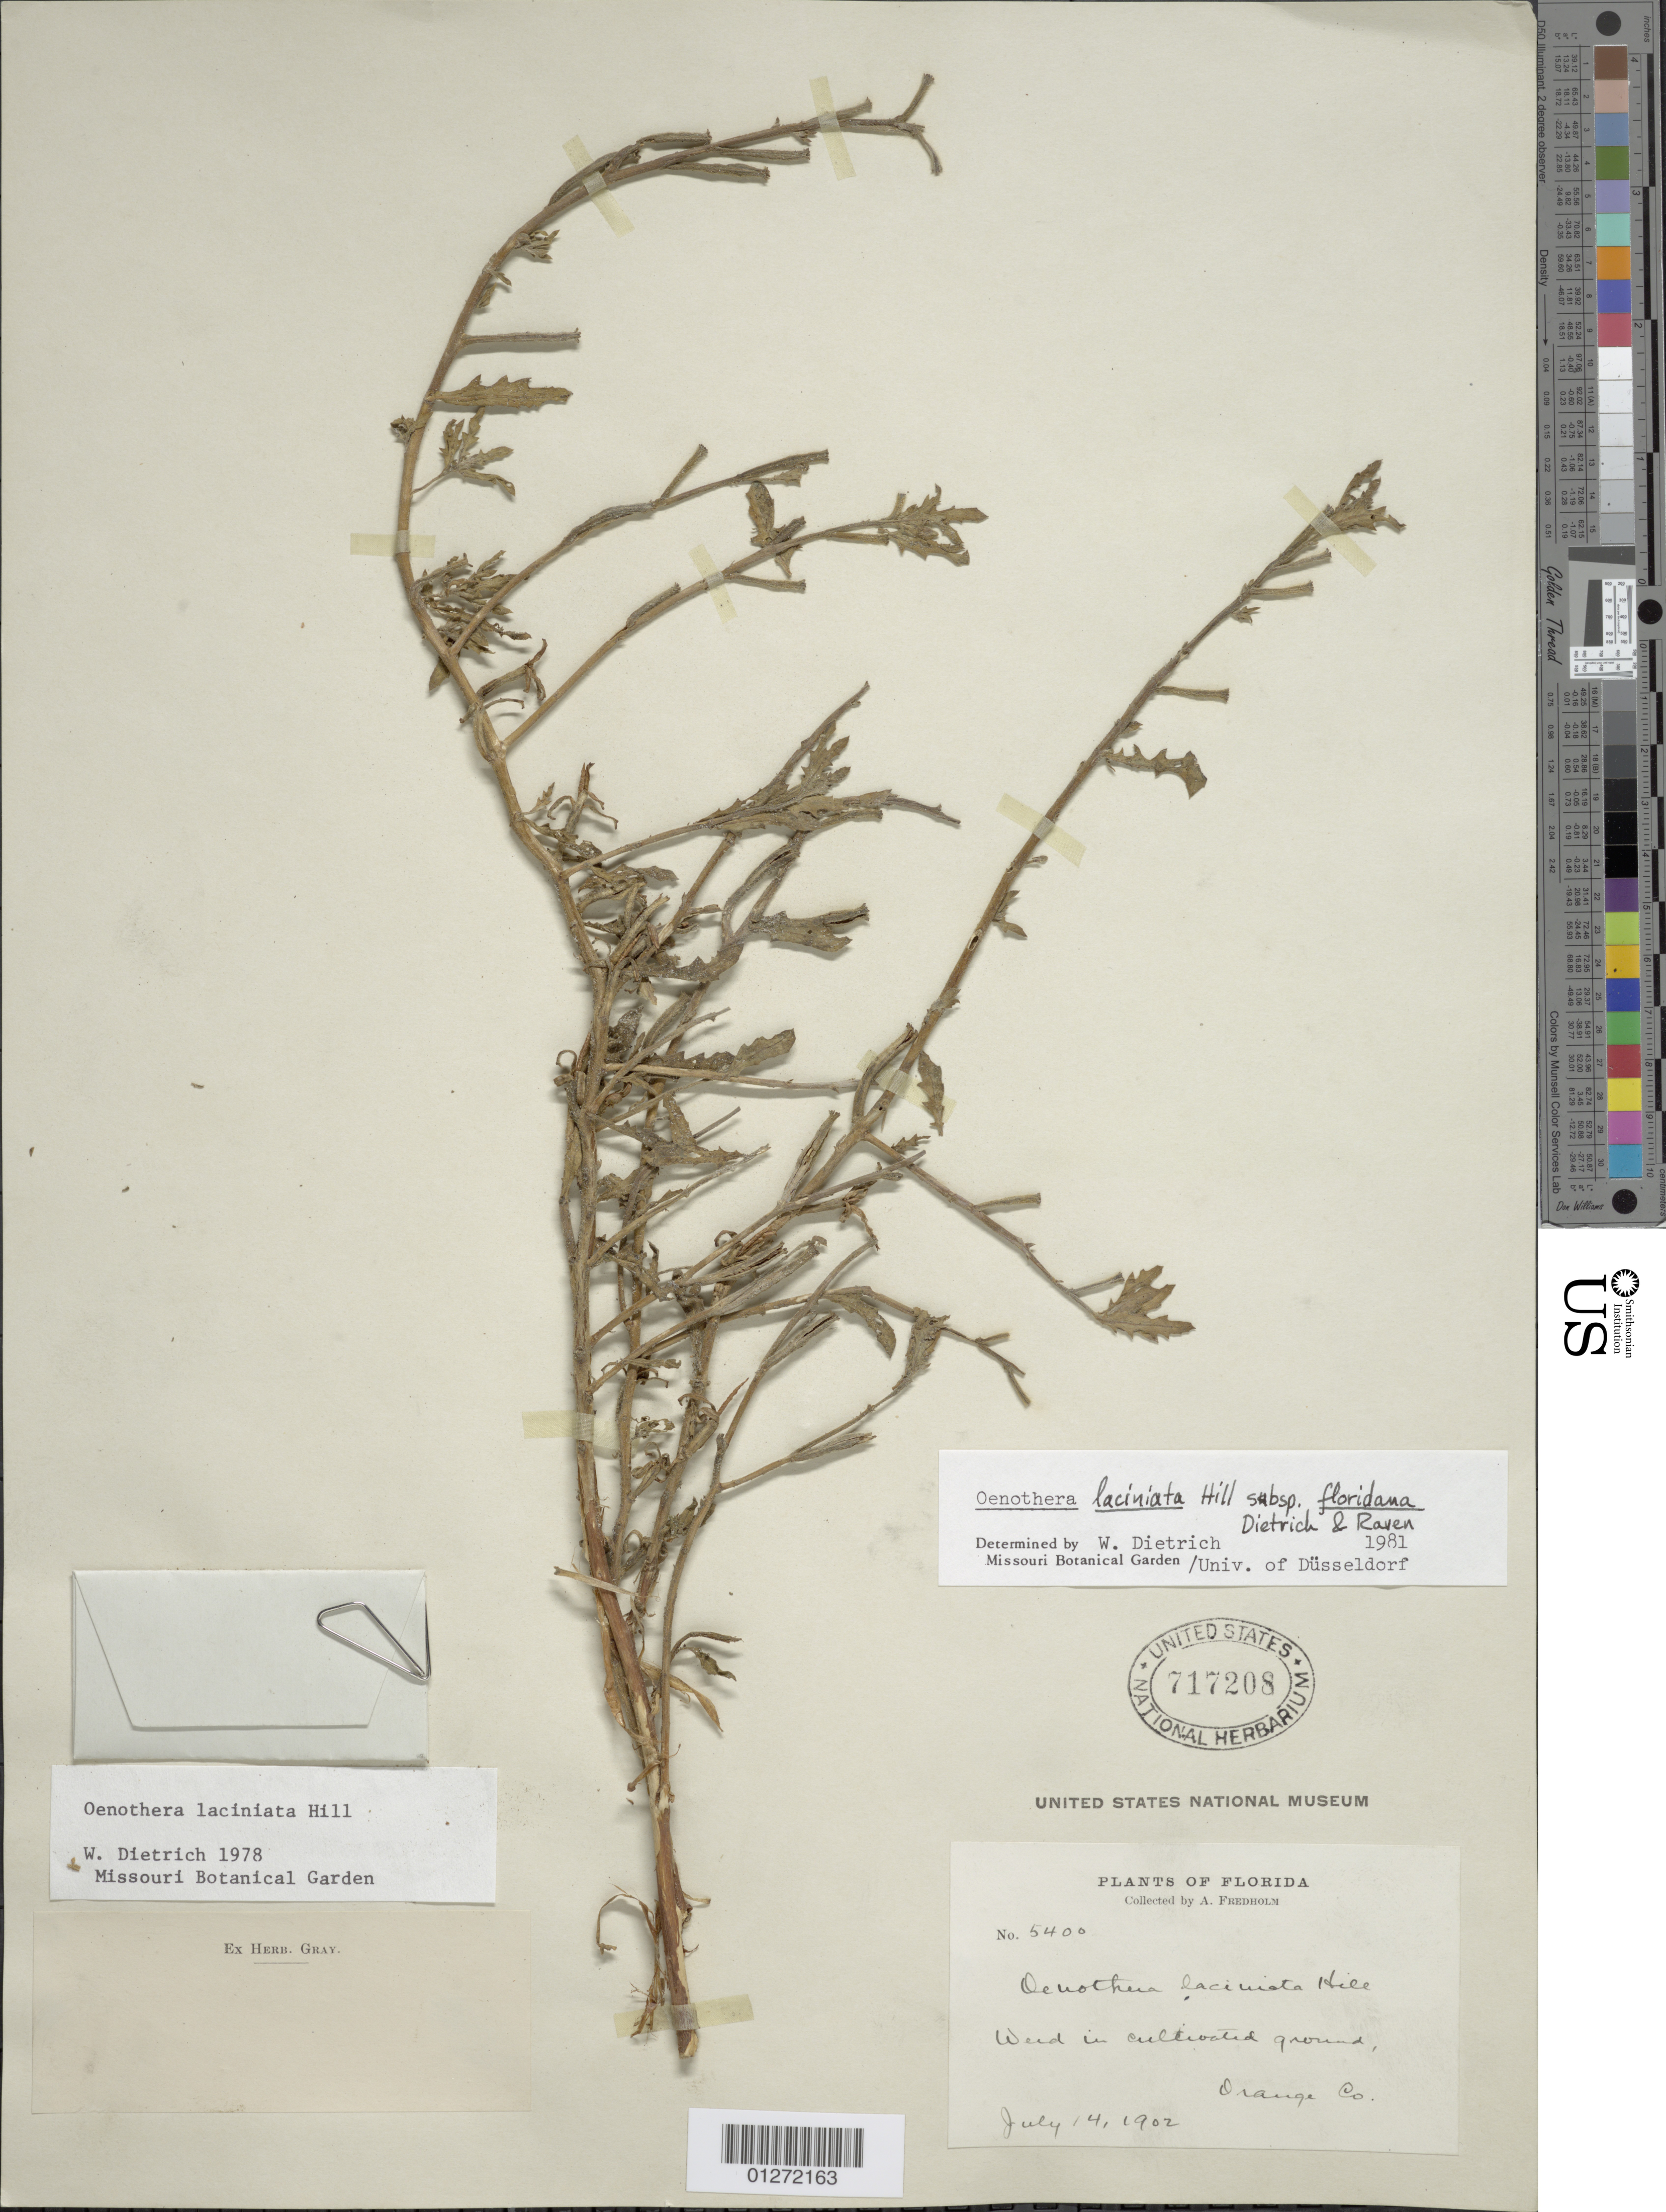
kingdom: Plantae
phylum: Tracheophyta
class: Magnoliopsida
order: Myrtales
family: Onagraceae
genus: Oenothera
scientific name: Oenothera laciniata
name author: Hill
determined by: Dietrich, W.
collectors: A. J. Fredholm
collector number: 5400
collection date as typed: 14 Jul 1902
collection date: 1902-07-14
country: United States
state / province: Florida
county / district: Orange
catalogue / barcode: US 717208